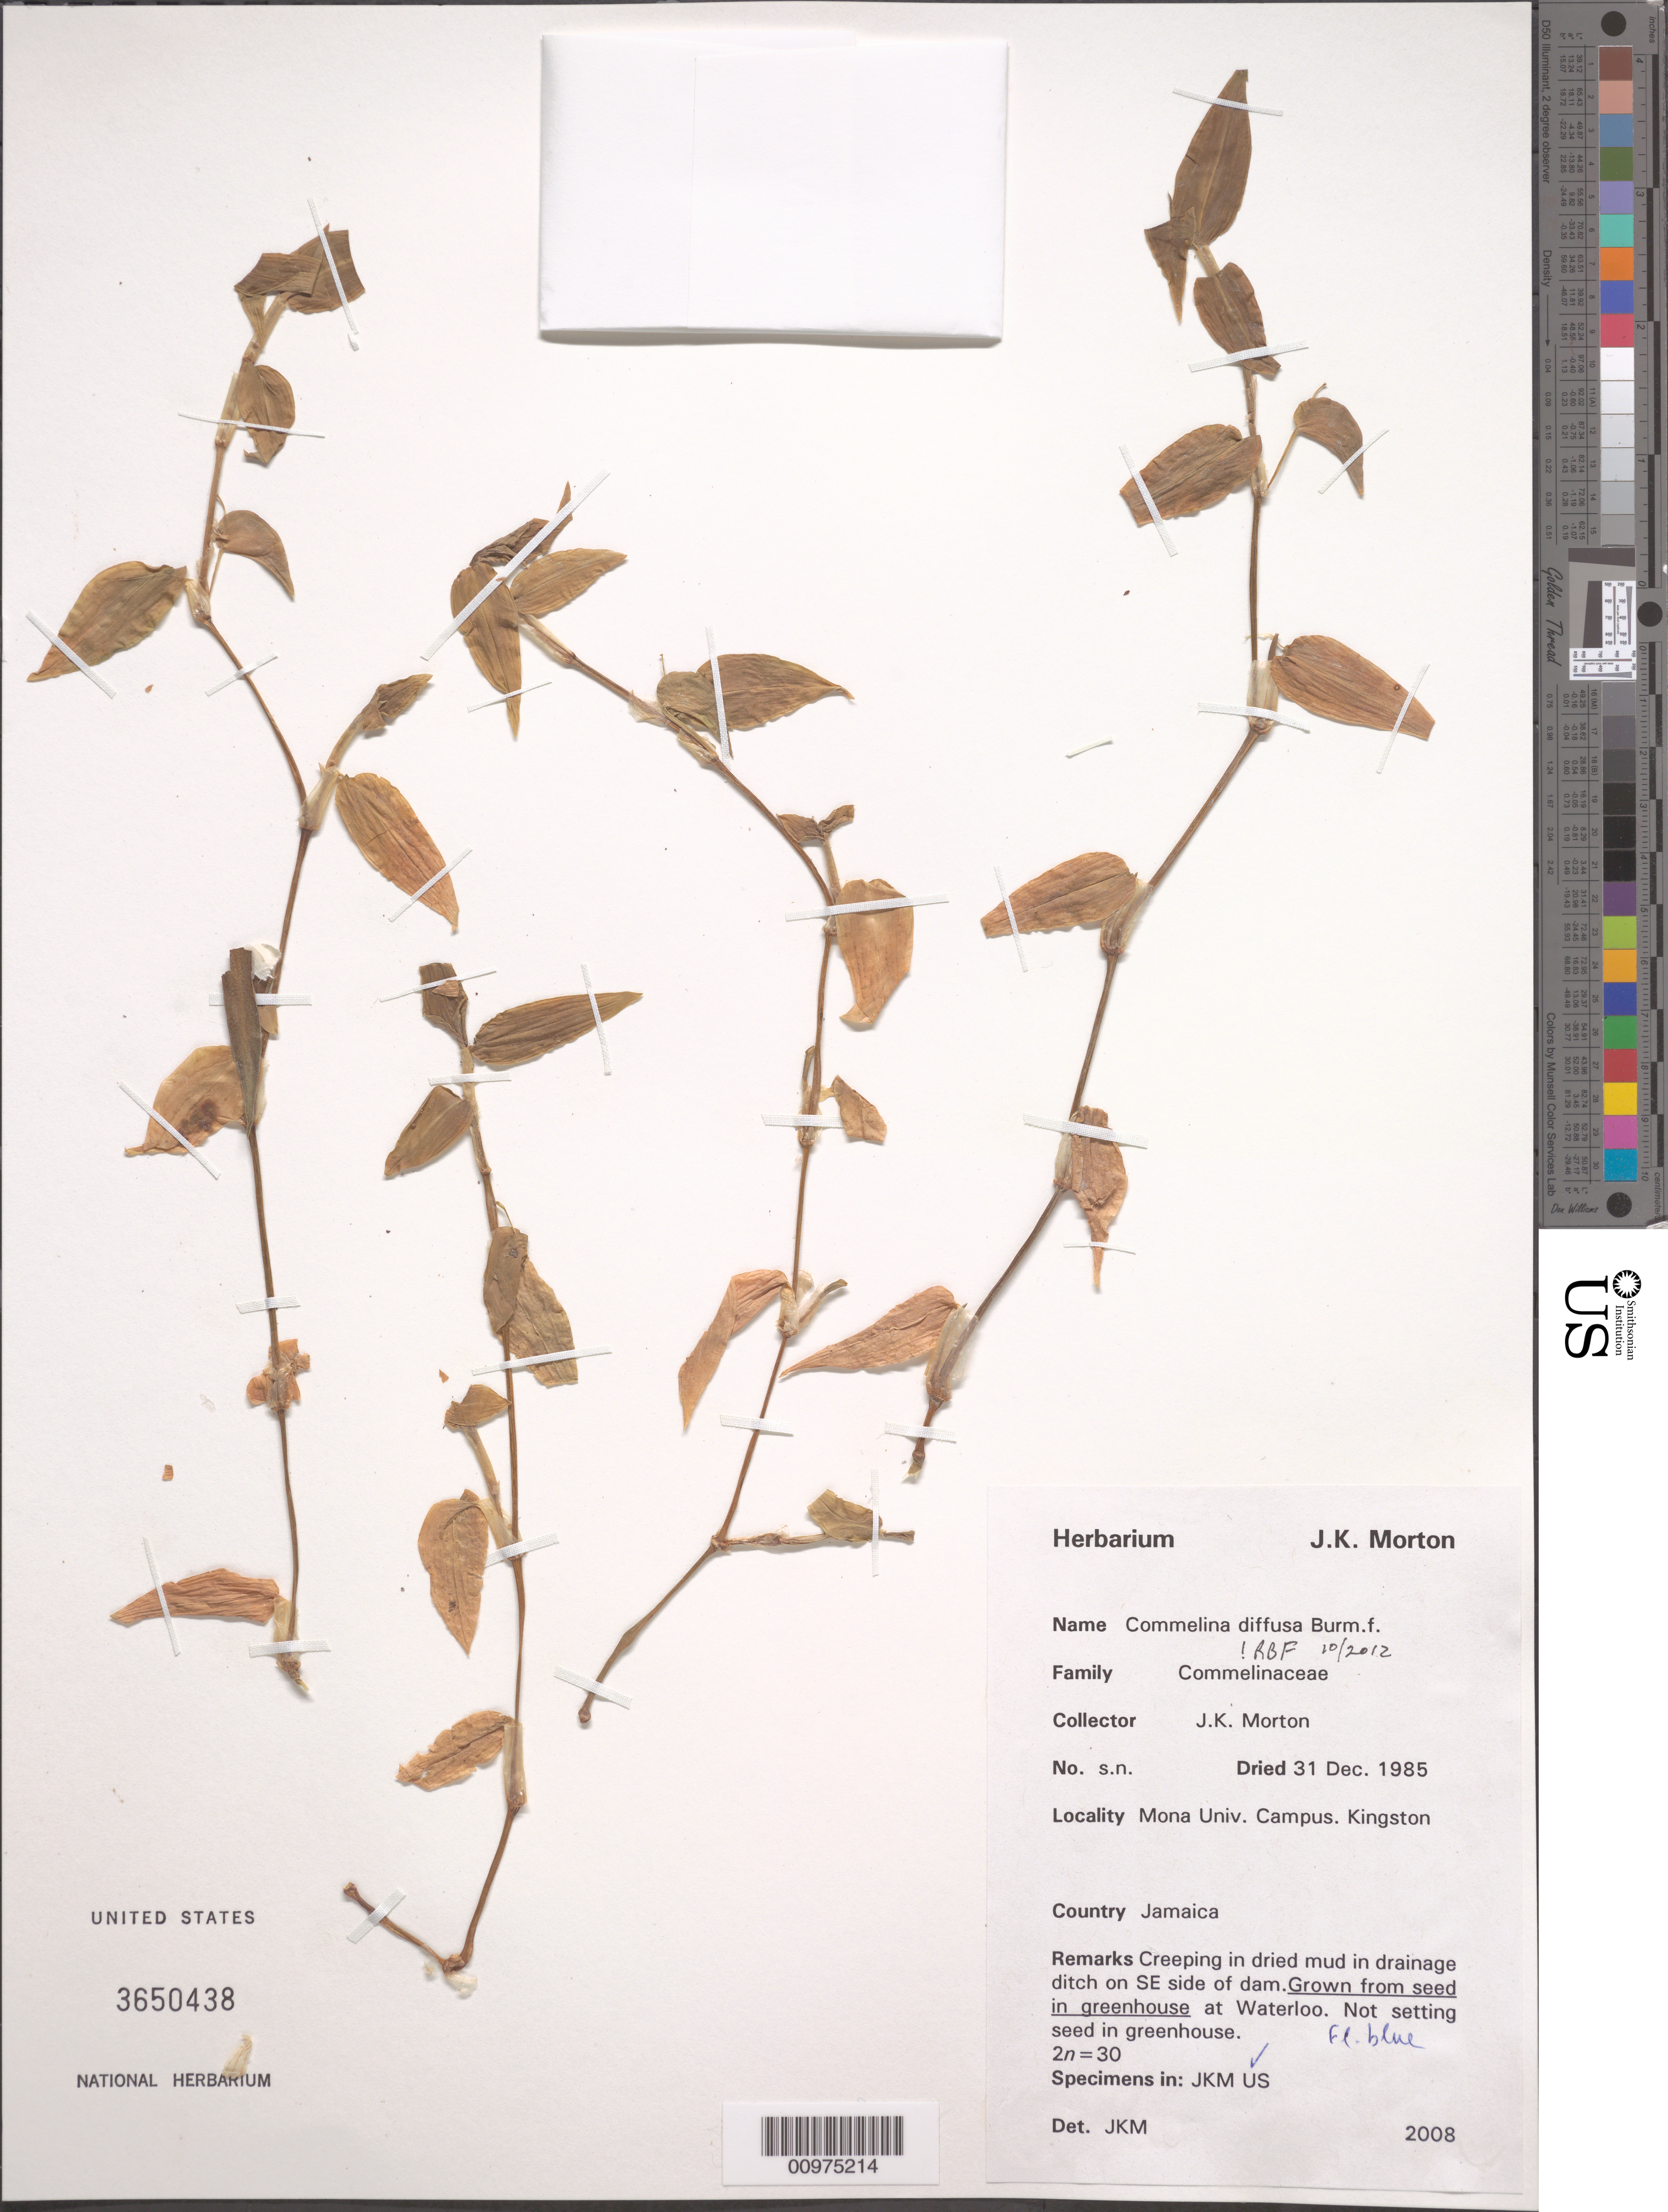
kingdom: Plantae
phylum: Tracheophyta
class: Liliopsida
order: Commelinales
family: Commelinaceae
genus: Commelina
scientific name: Commelina diffusa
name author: Burm. f.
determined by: Faden, Robert B., (US), Smithsonian Institution - National Museum of Natural History (UNITED STATES)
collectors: J. K. Morton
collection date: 1985-12-31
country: Jamaica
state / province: Kingston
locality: Mona Univ.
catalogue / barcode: US 3650438